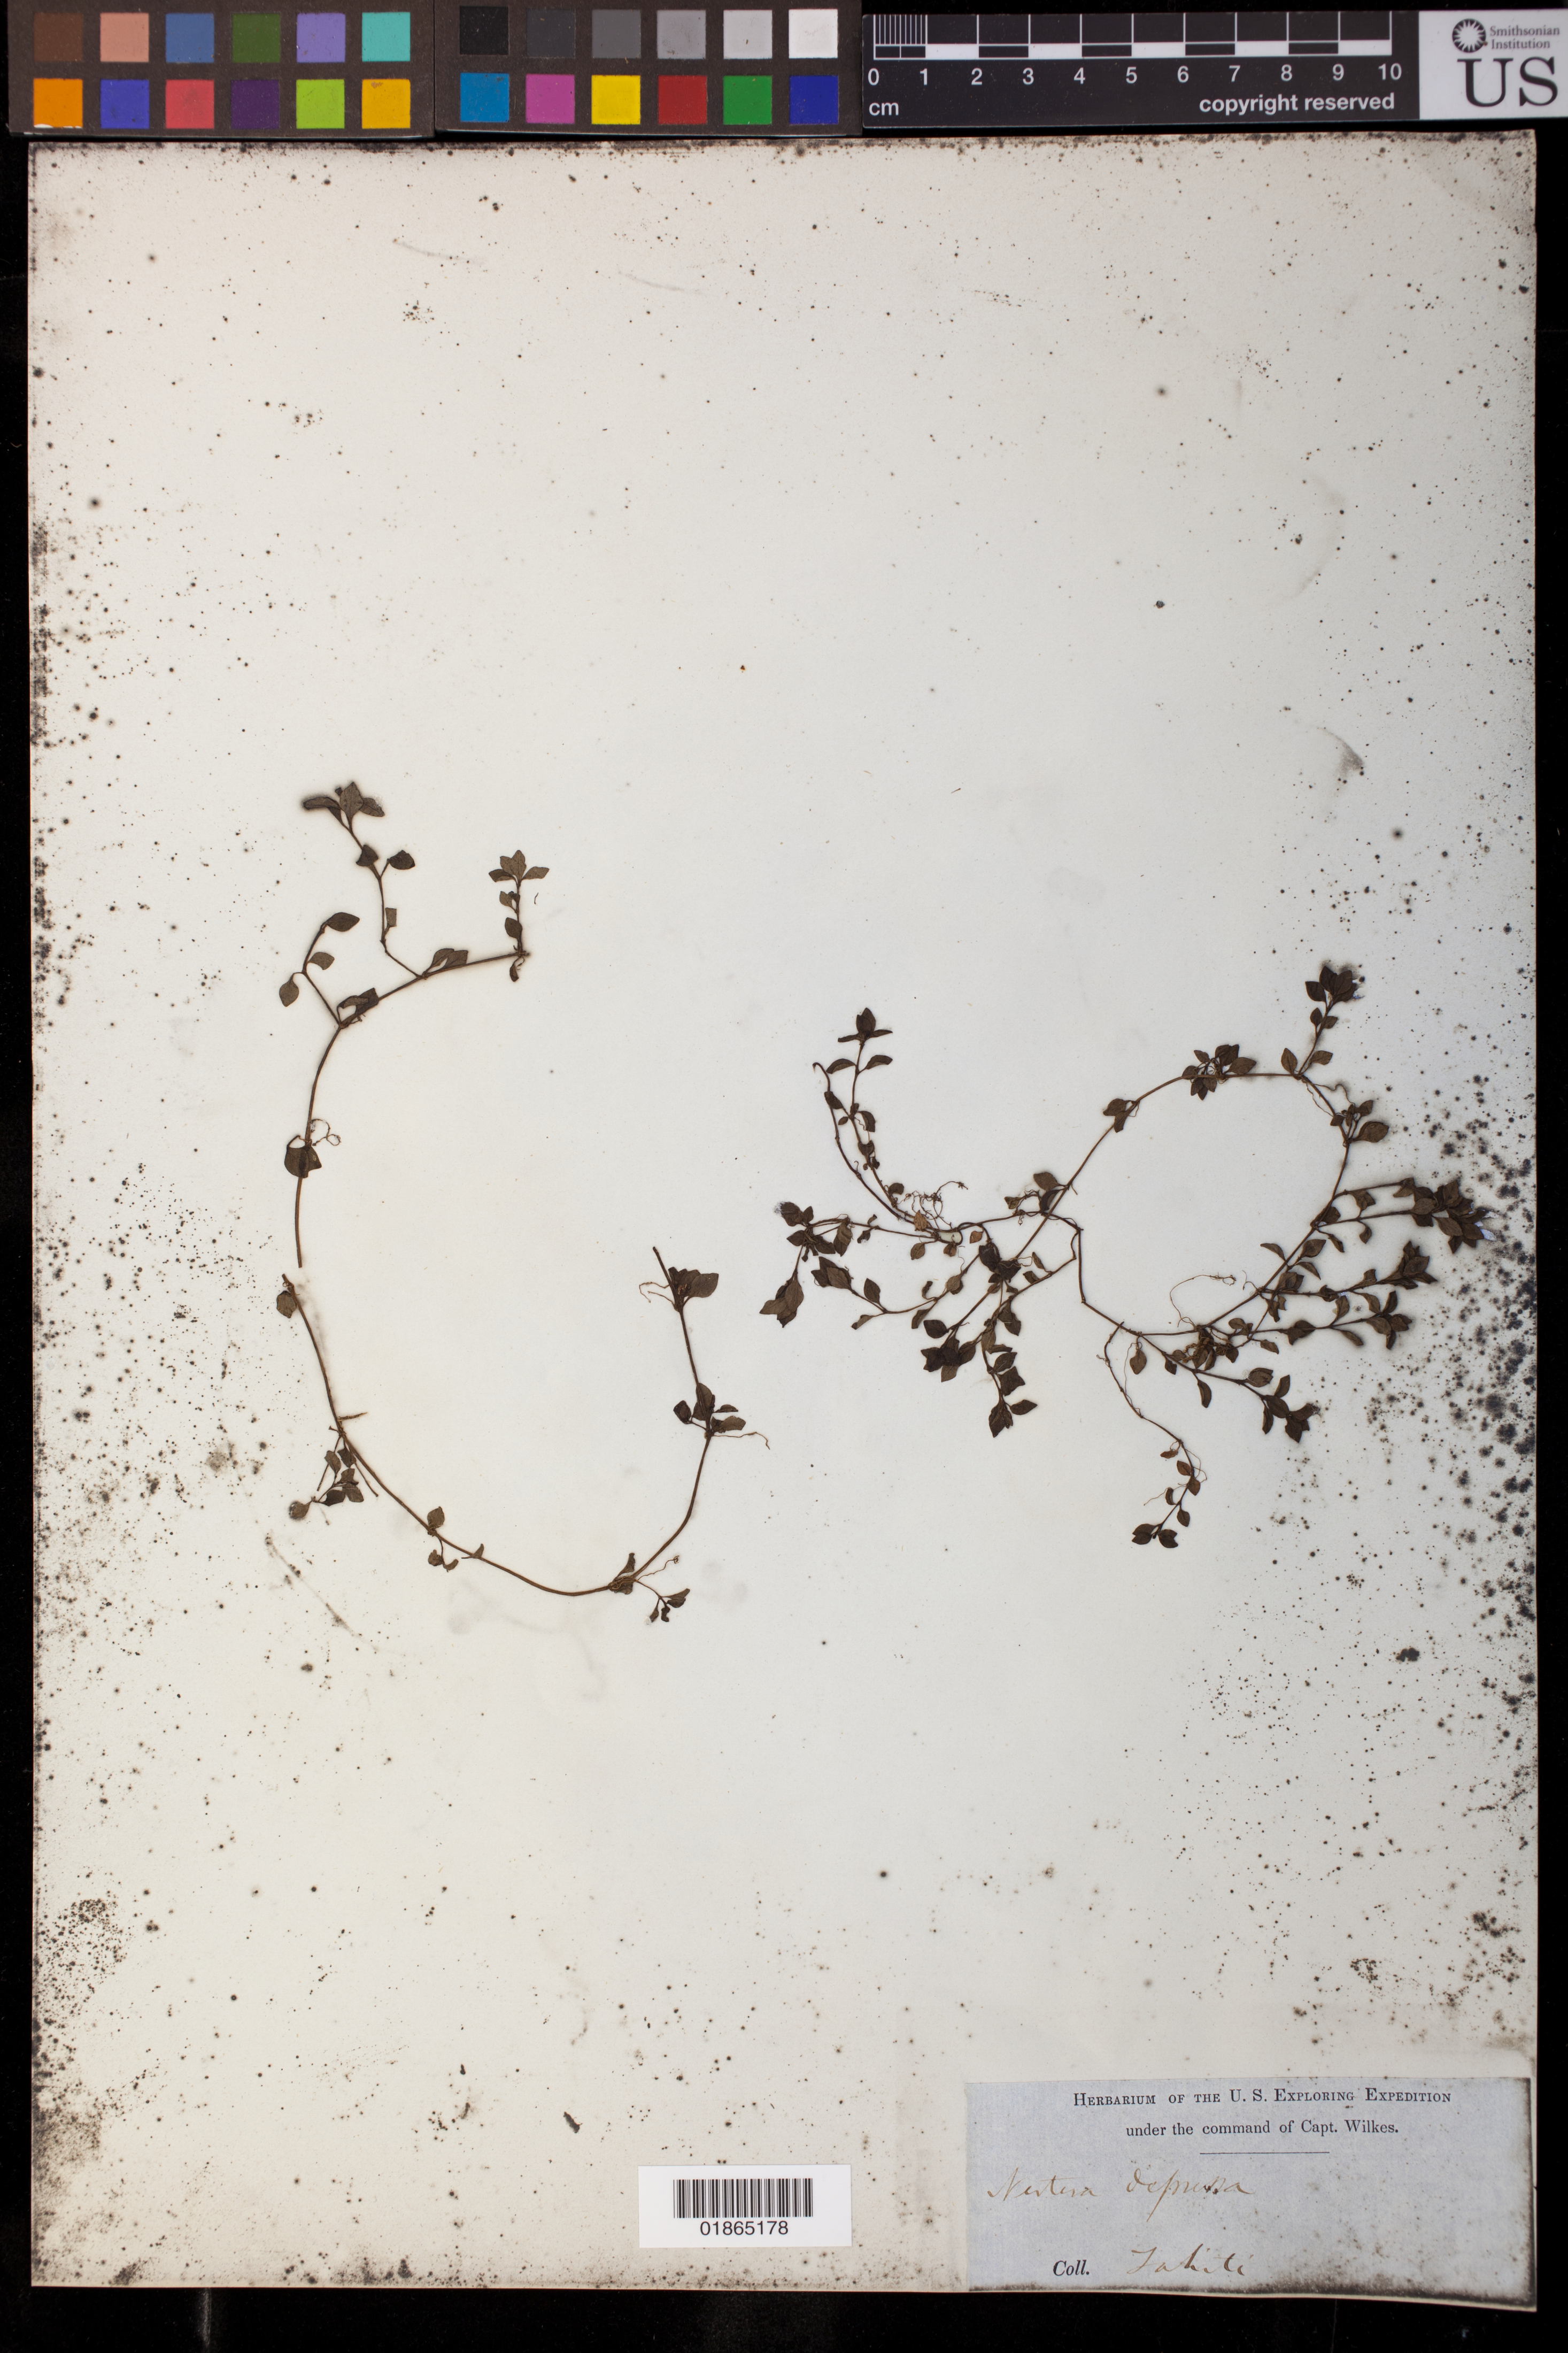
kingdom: Plantae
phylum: Tracheophyta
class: Magnoliopsida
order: Gentianales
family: Rubiaceae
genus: Nertera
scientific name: Nertera depressa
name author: Banks & Sol. ex Gaertn.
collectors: Wilkes Explor. Exped.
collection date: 1838/1842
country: French Polynesia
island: Tahiti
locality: Tahiti